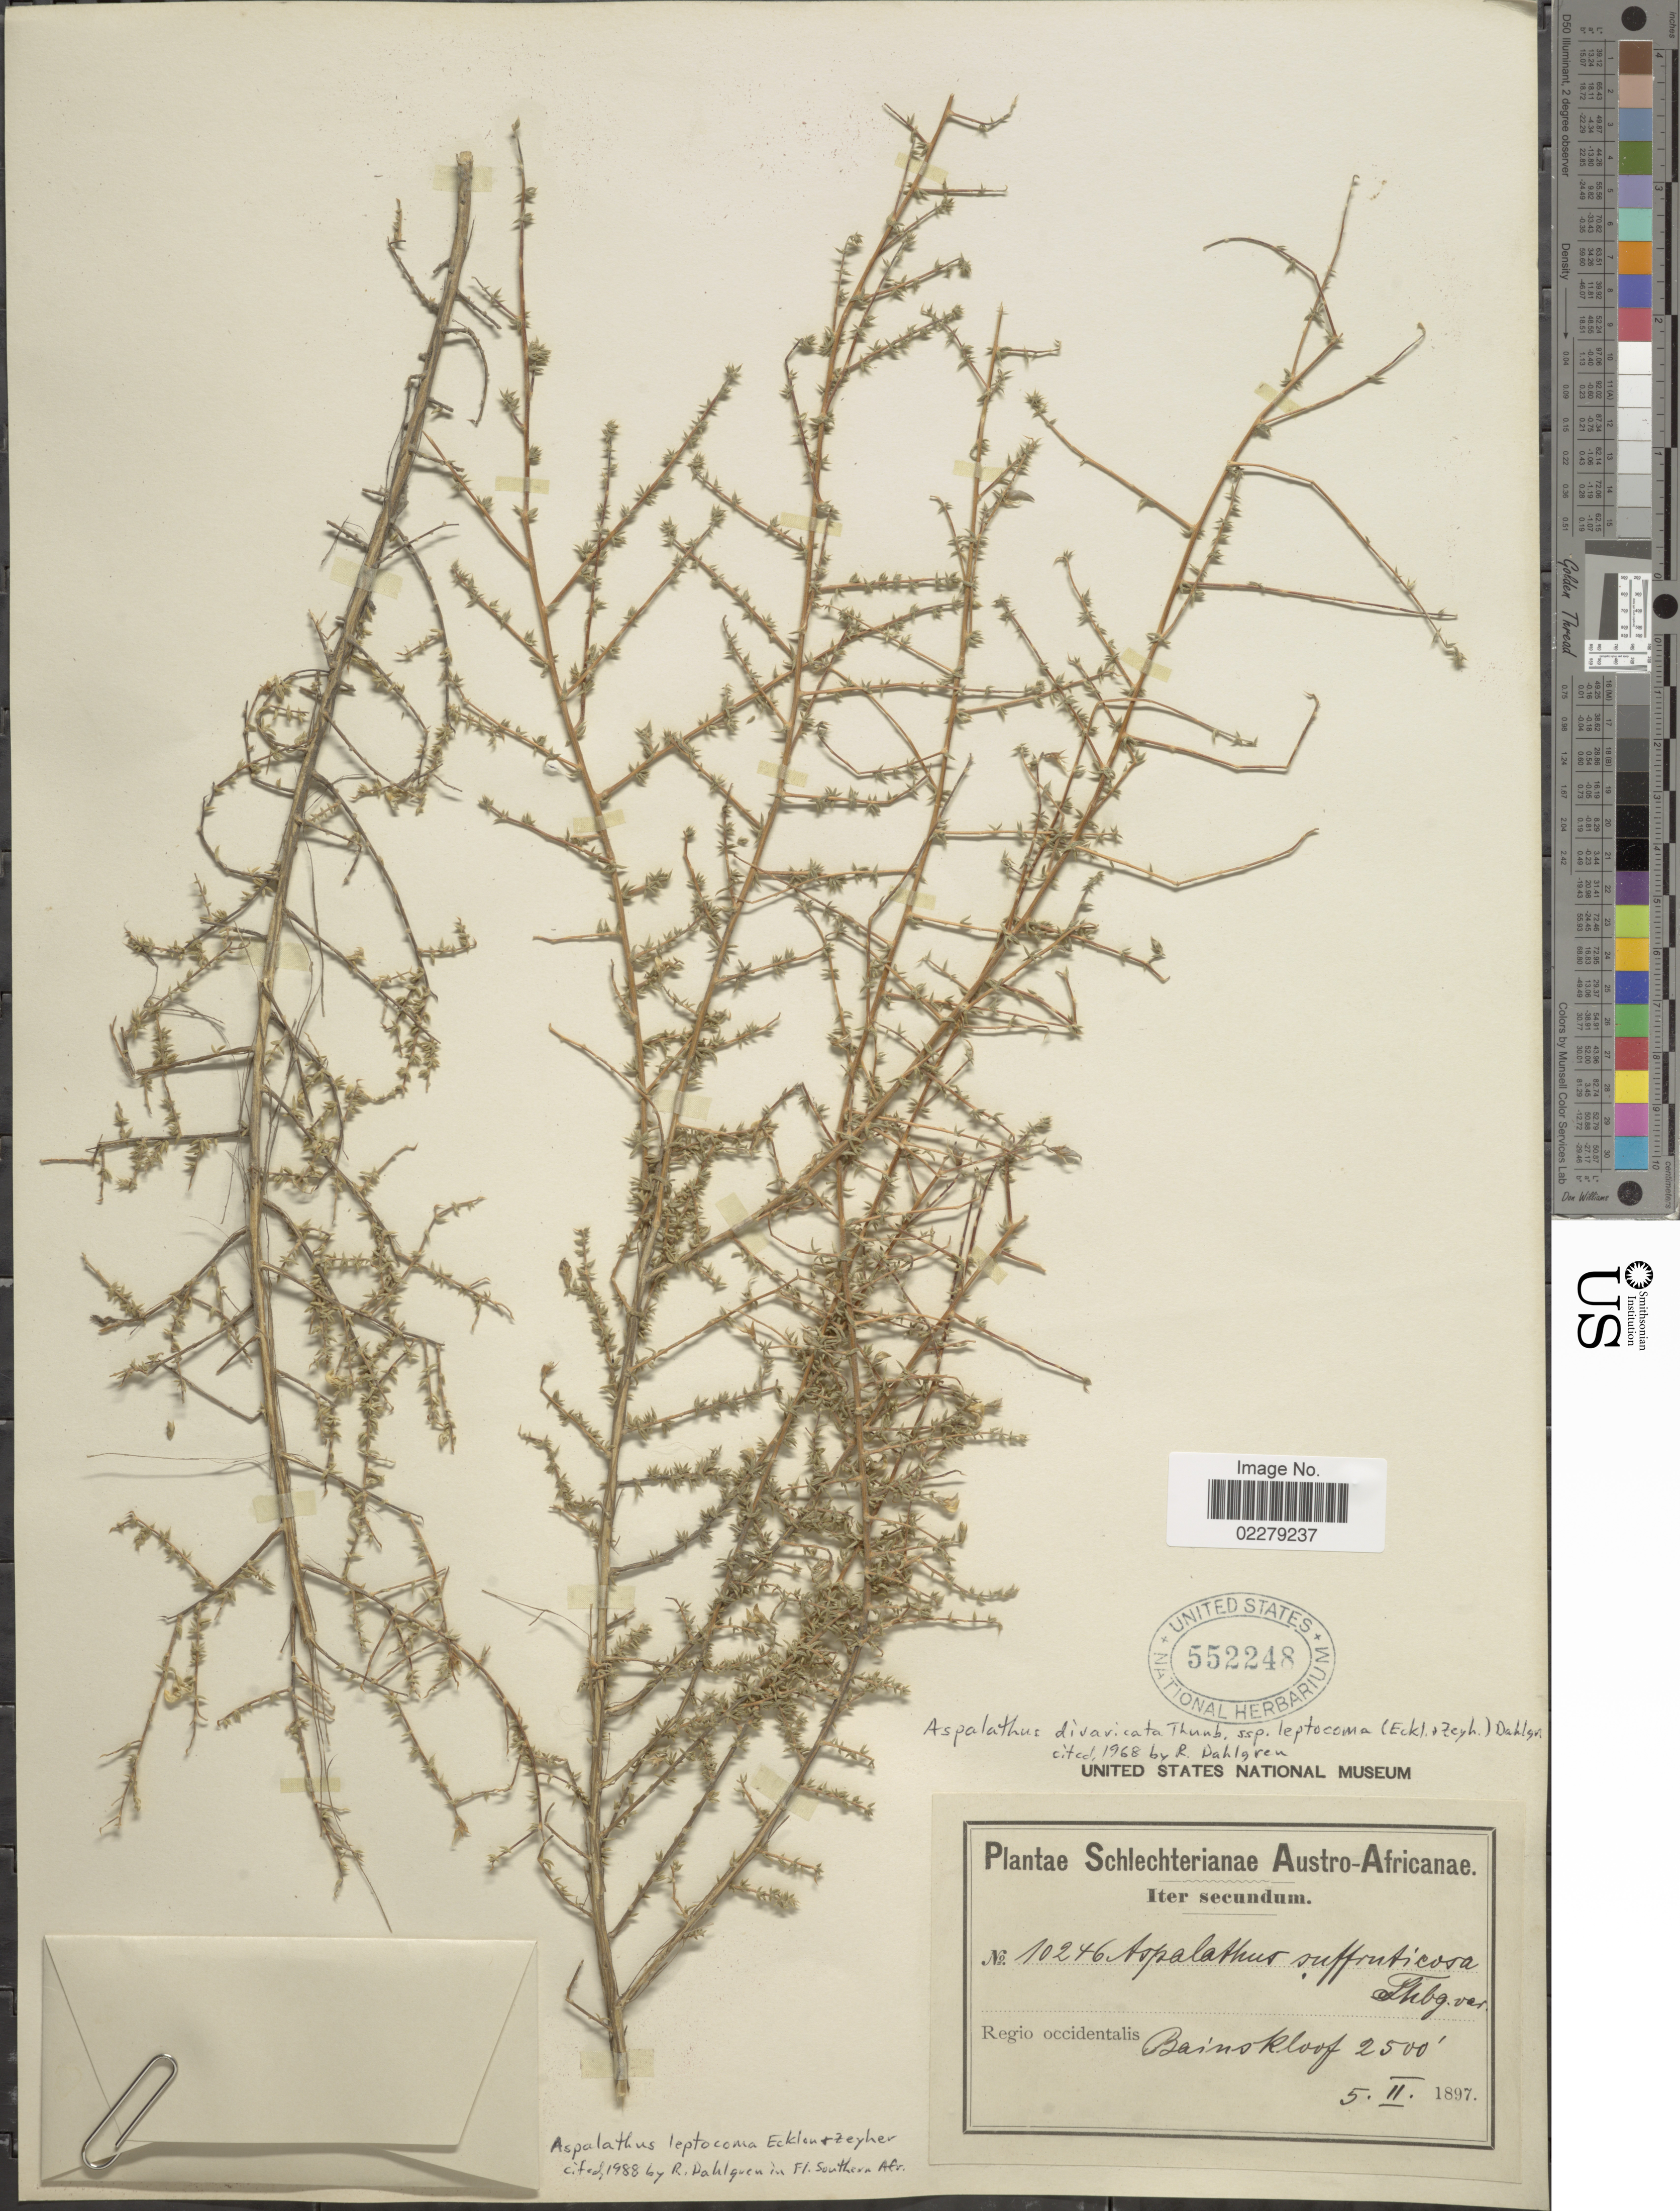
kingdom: Plantae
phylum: Tracheophyta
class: Magnoliopsida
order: Fabales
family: Fabaceae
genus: Aspalathus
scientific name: Aspalathus leptocoma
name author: Eckl. & Zeyh.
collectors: Schlechter, --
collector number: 10246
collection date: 1897-02-05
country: South Africa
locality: Austro- Africanae. Regio occidentalis. Bainskloof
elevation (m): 762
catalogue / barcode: US 552248